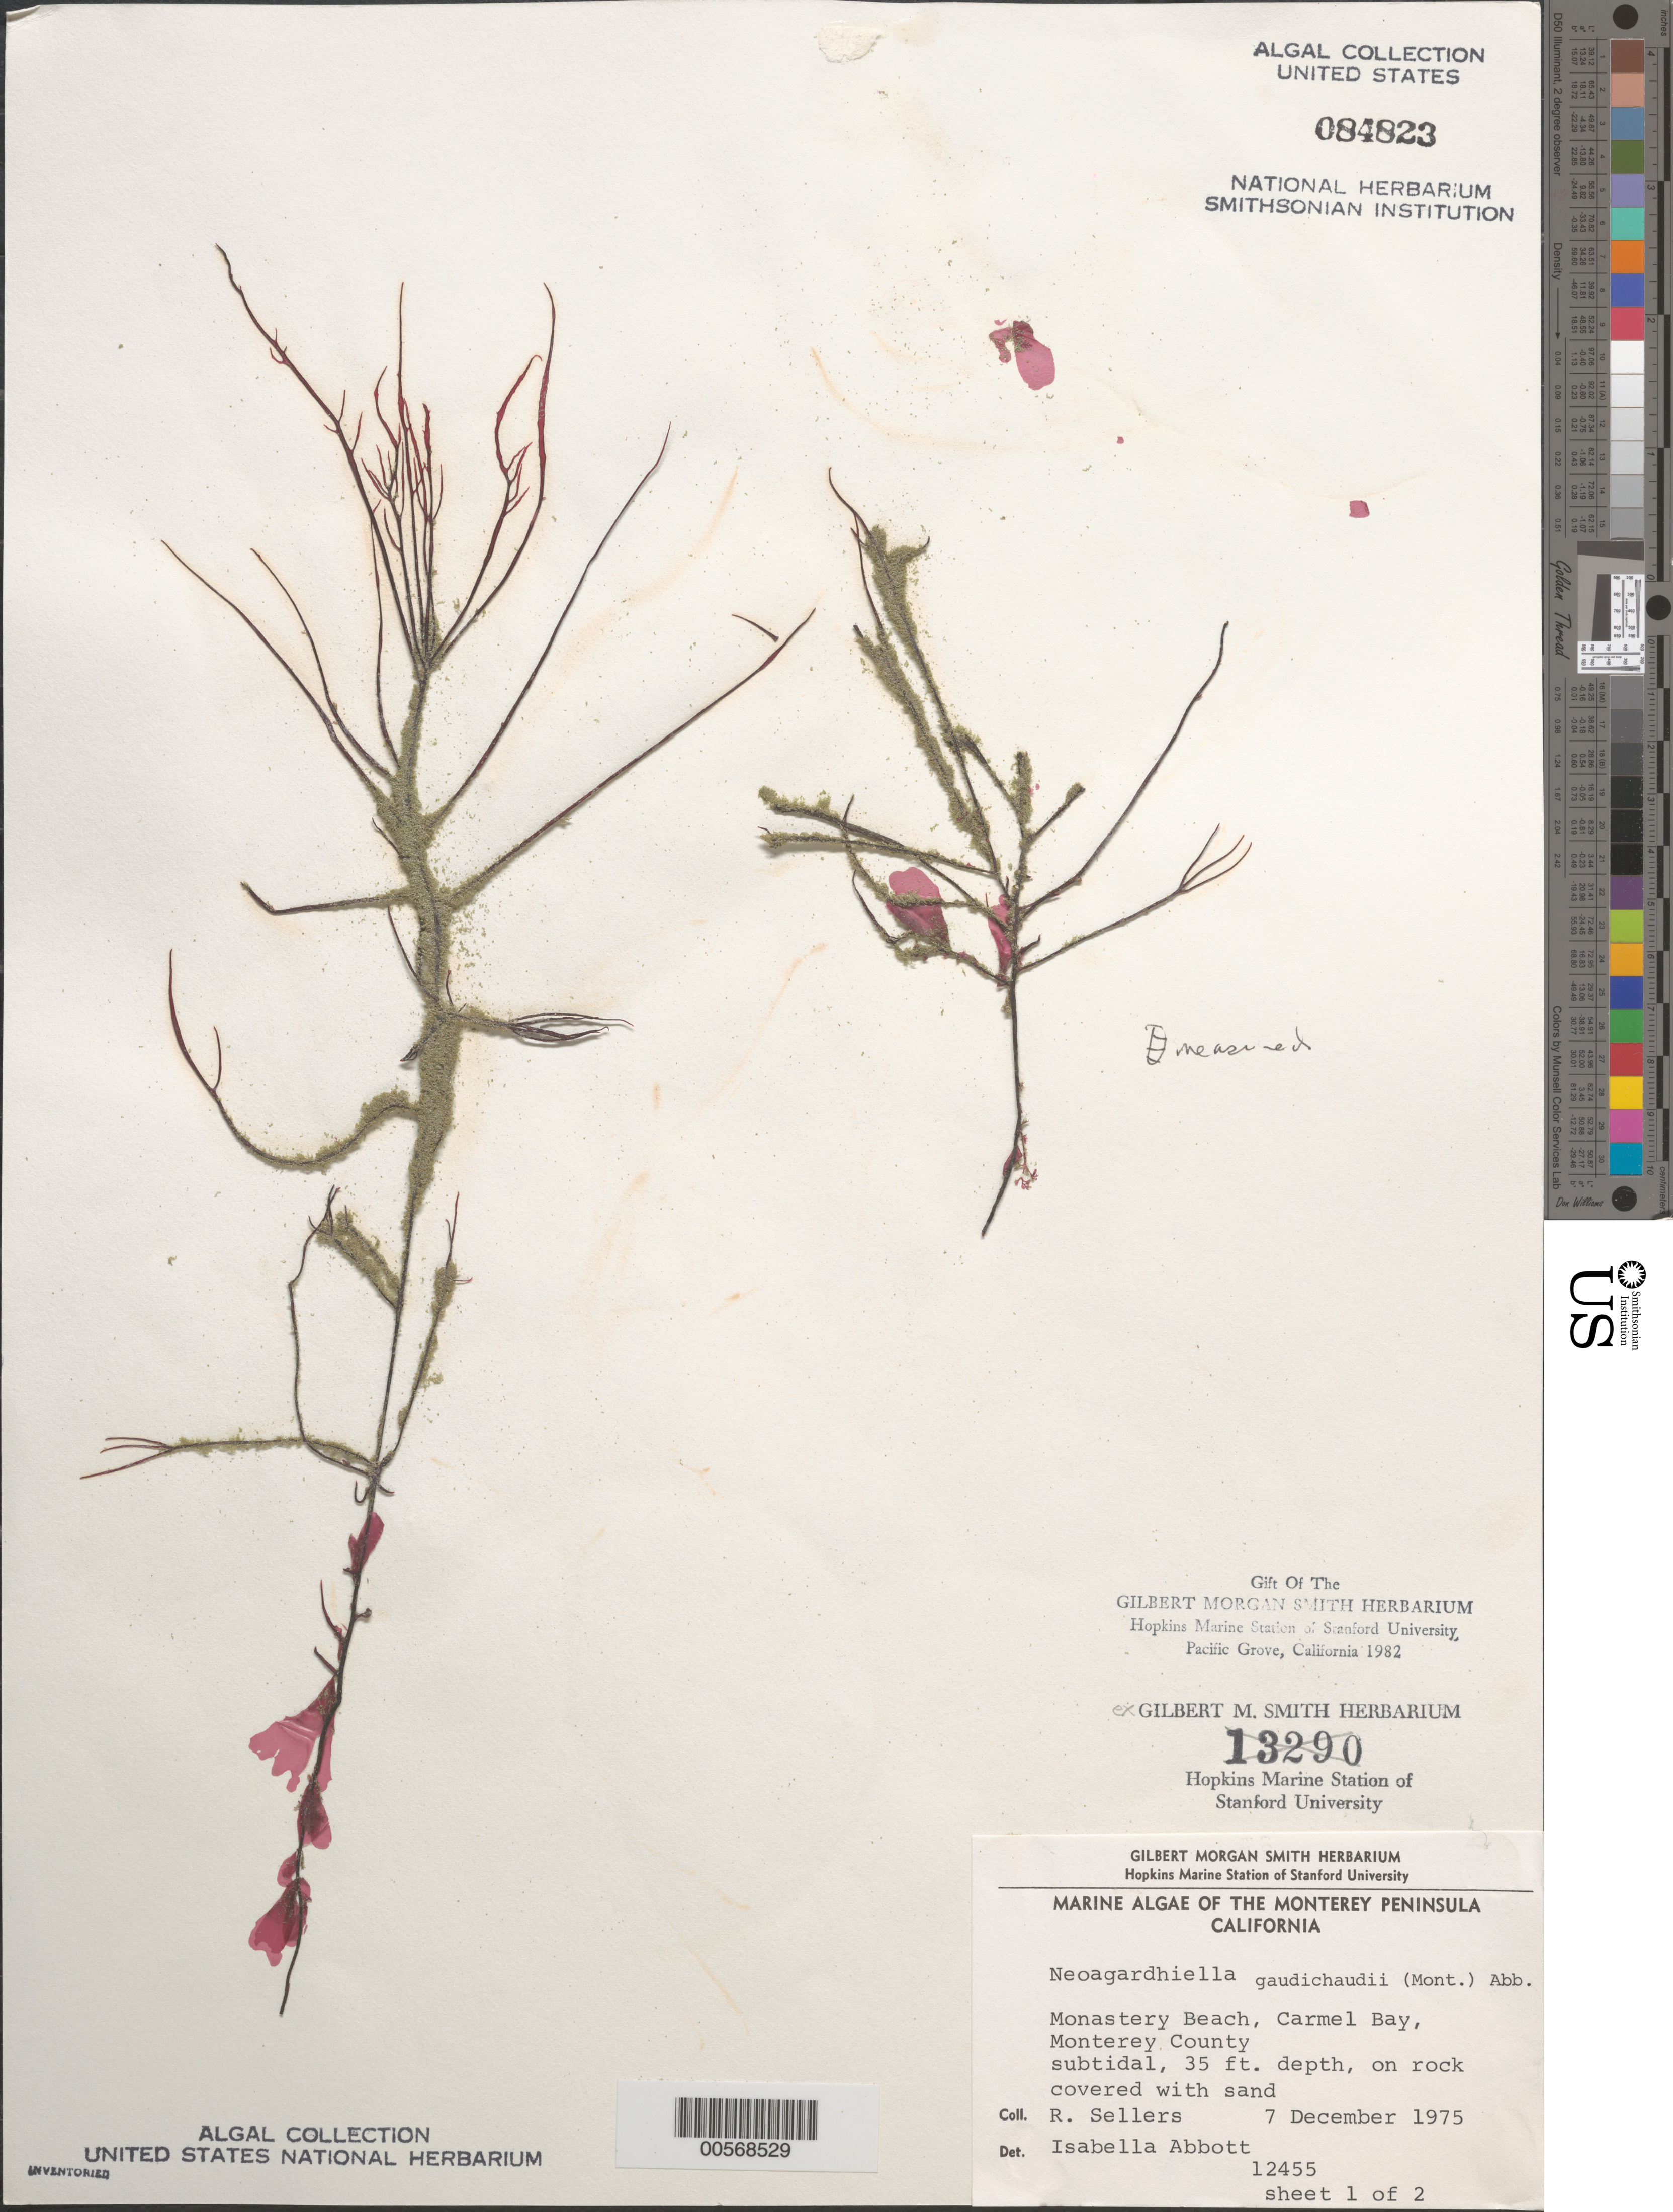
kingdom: Plantae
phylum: Rhodophyta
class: Florideophyceae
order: Gigartinales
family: Solieriaceae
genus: Sarcodiotheca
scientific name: Sarcodiotheca gaudichaudii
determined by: Algae name updating Project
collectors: R. F. Sellers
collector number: IAA 12455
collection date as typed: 07 Dec 1975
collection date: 1975-12-07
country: United States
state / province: California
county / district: Monterey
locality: Monastery Beach, Carmel Bay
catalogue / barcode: US 84823